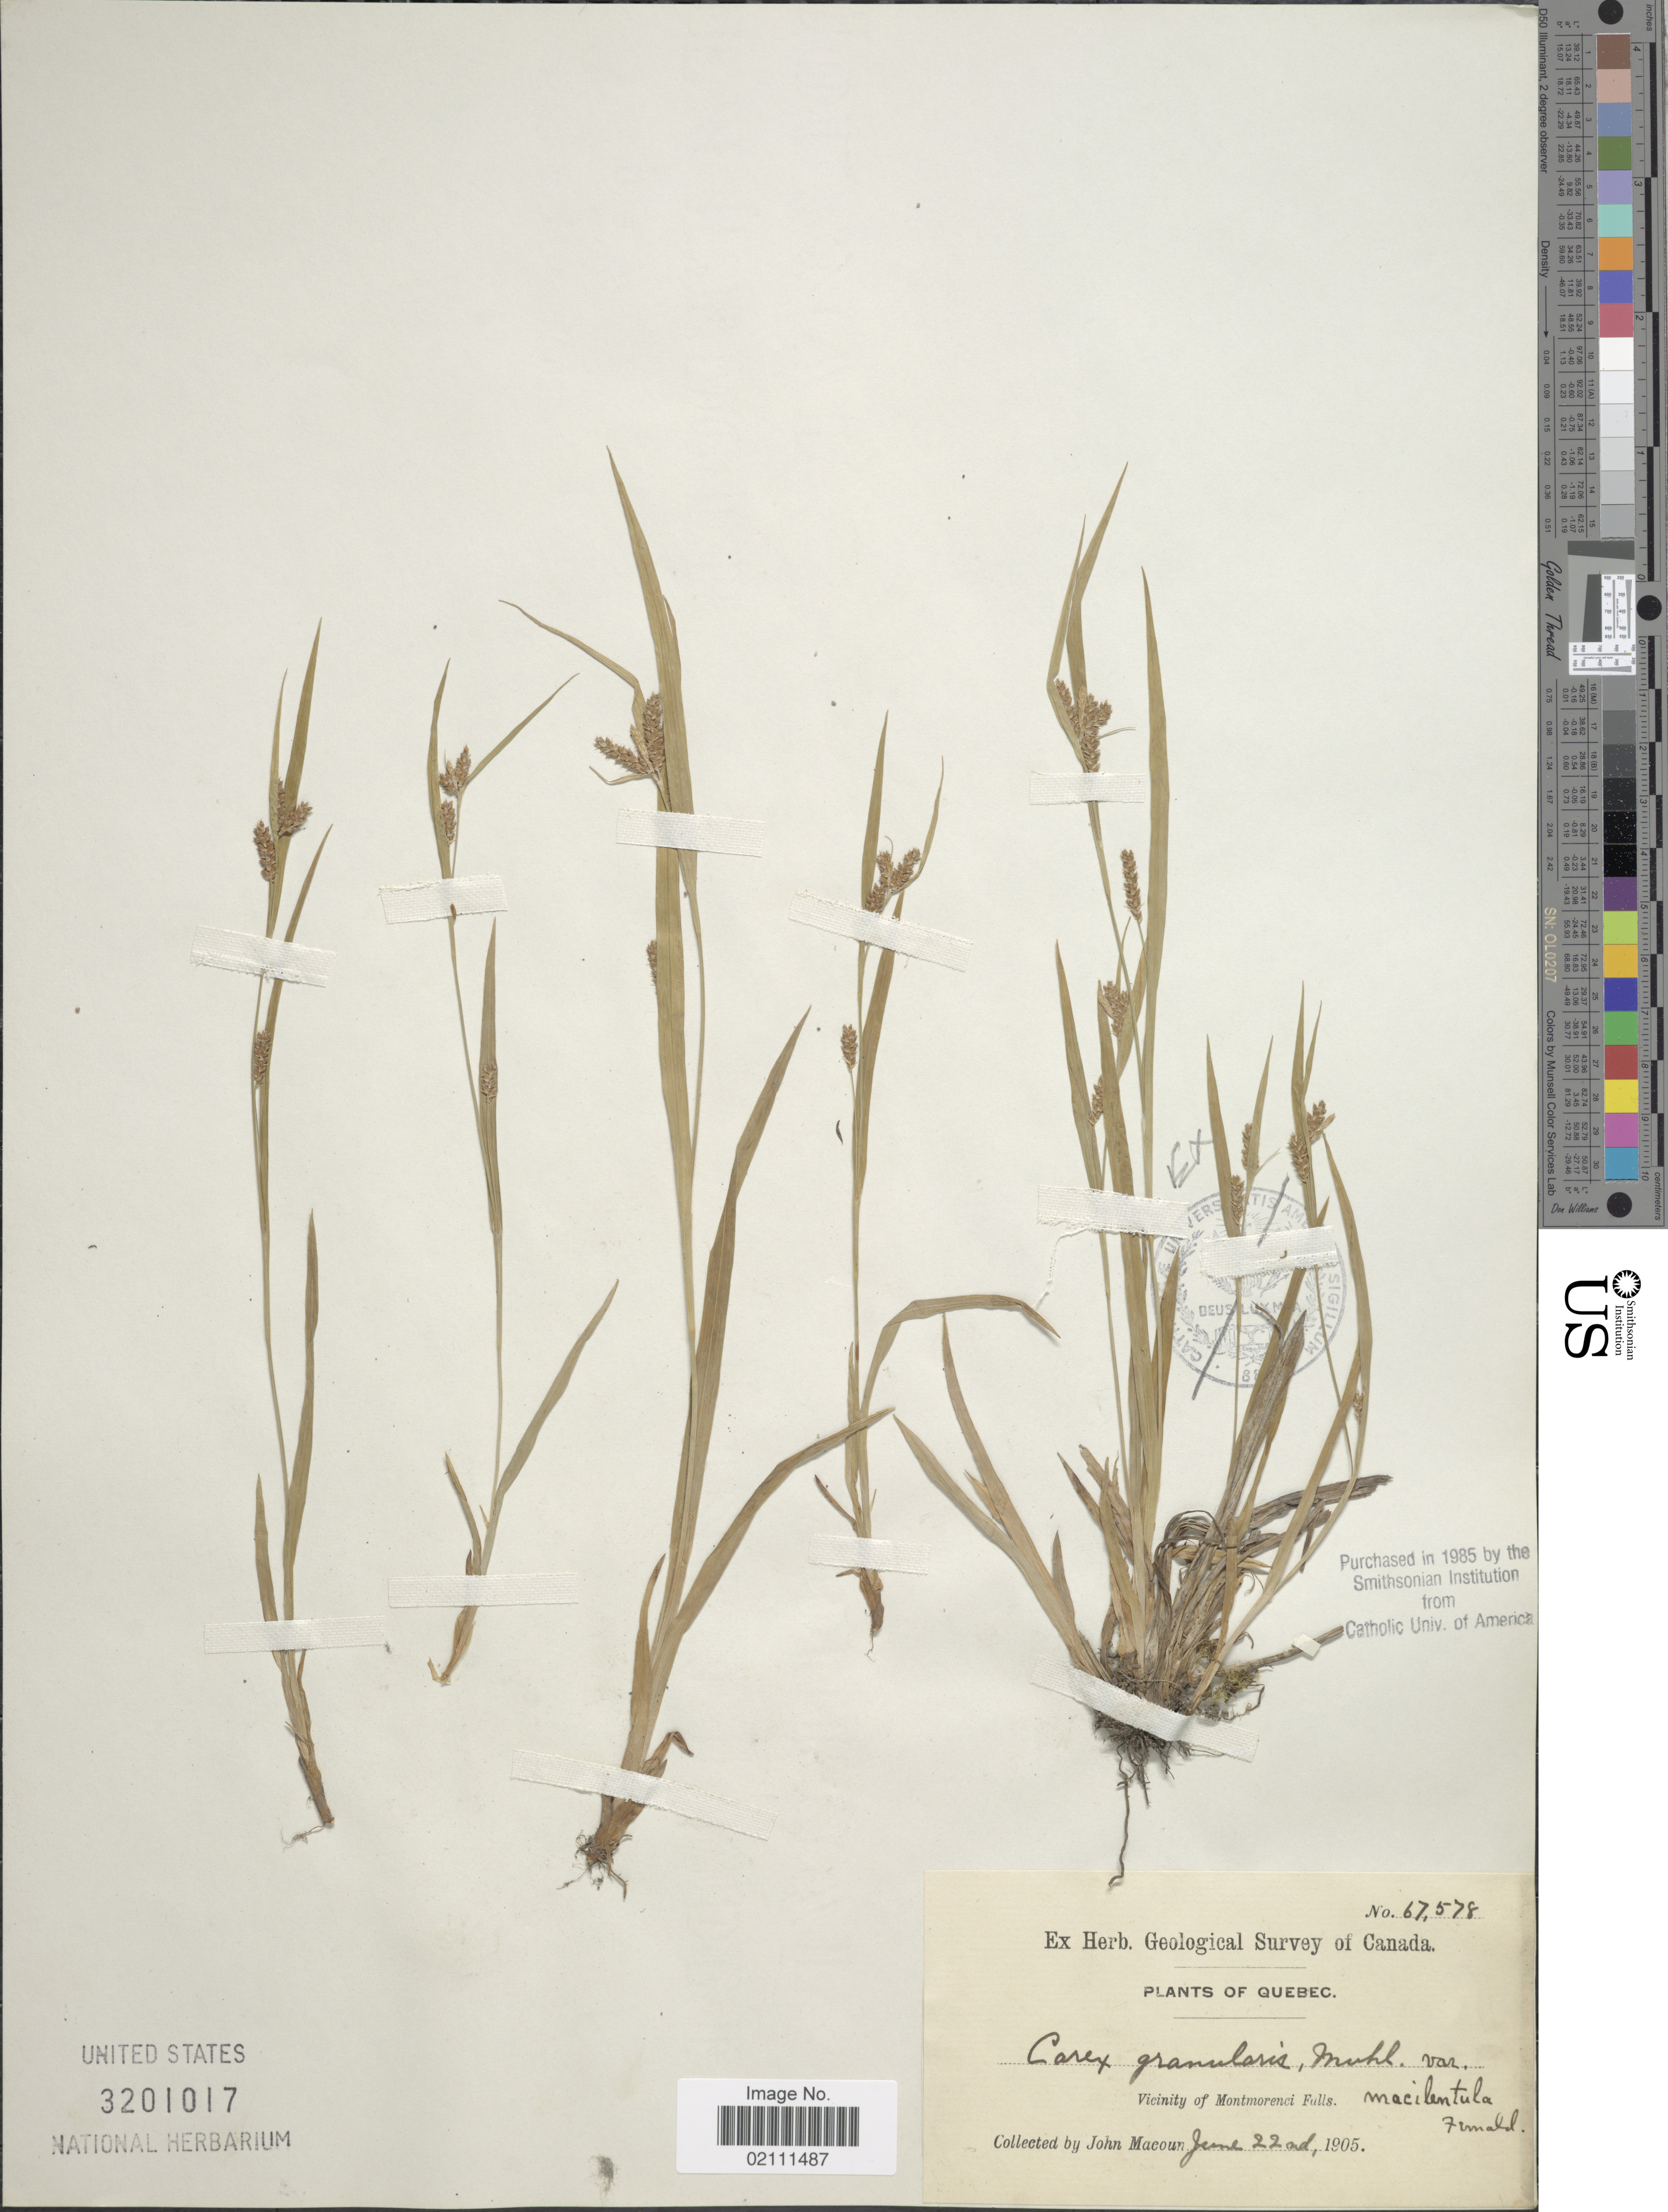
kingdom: Plantae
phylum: Tracheophyta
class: Liliopsida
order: Poales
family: Cyperaceae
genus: Carex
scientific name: Carex granularis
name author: Muhl. ex Willd.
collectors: J. Macoun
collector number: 67578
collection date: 1905-06-22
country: Canada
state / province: Quebec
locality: Vicinity of Montmorenci Falls.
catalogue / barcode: US 3201017